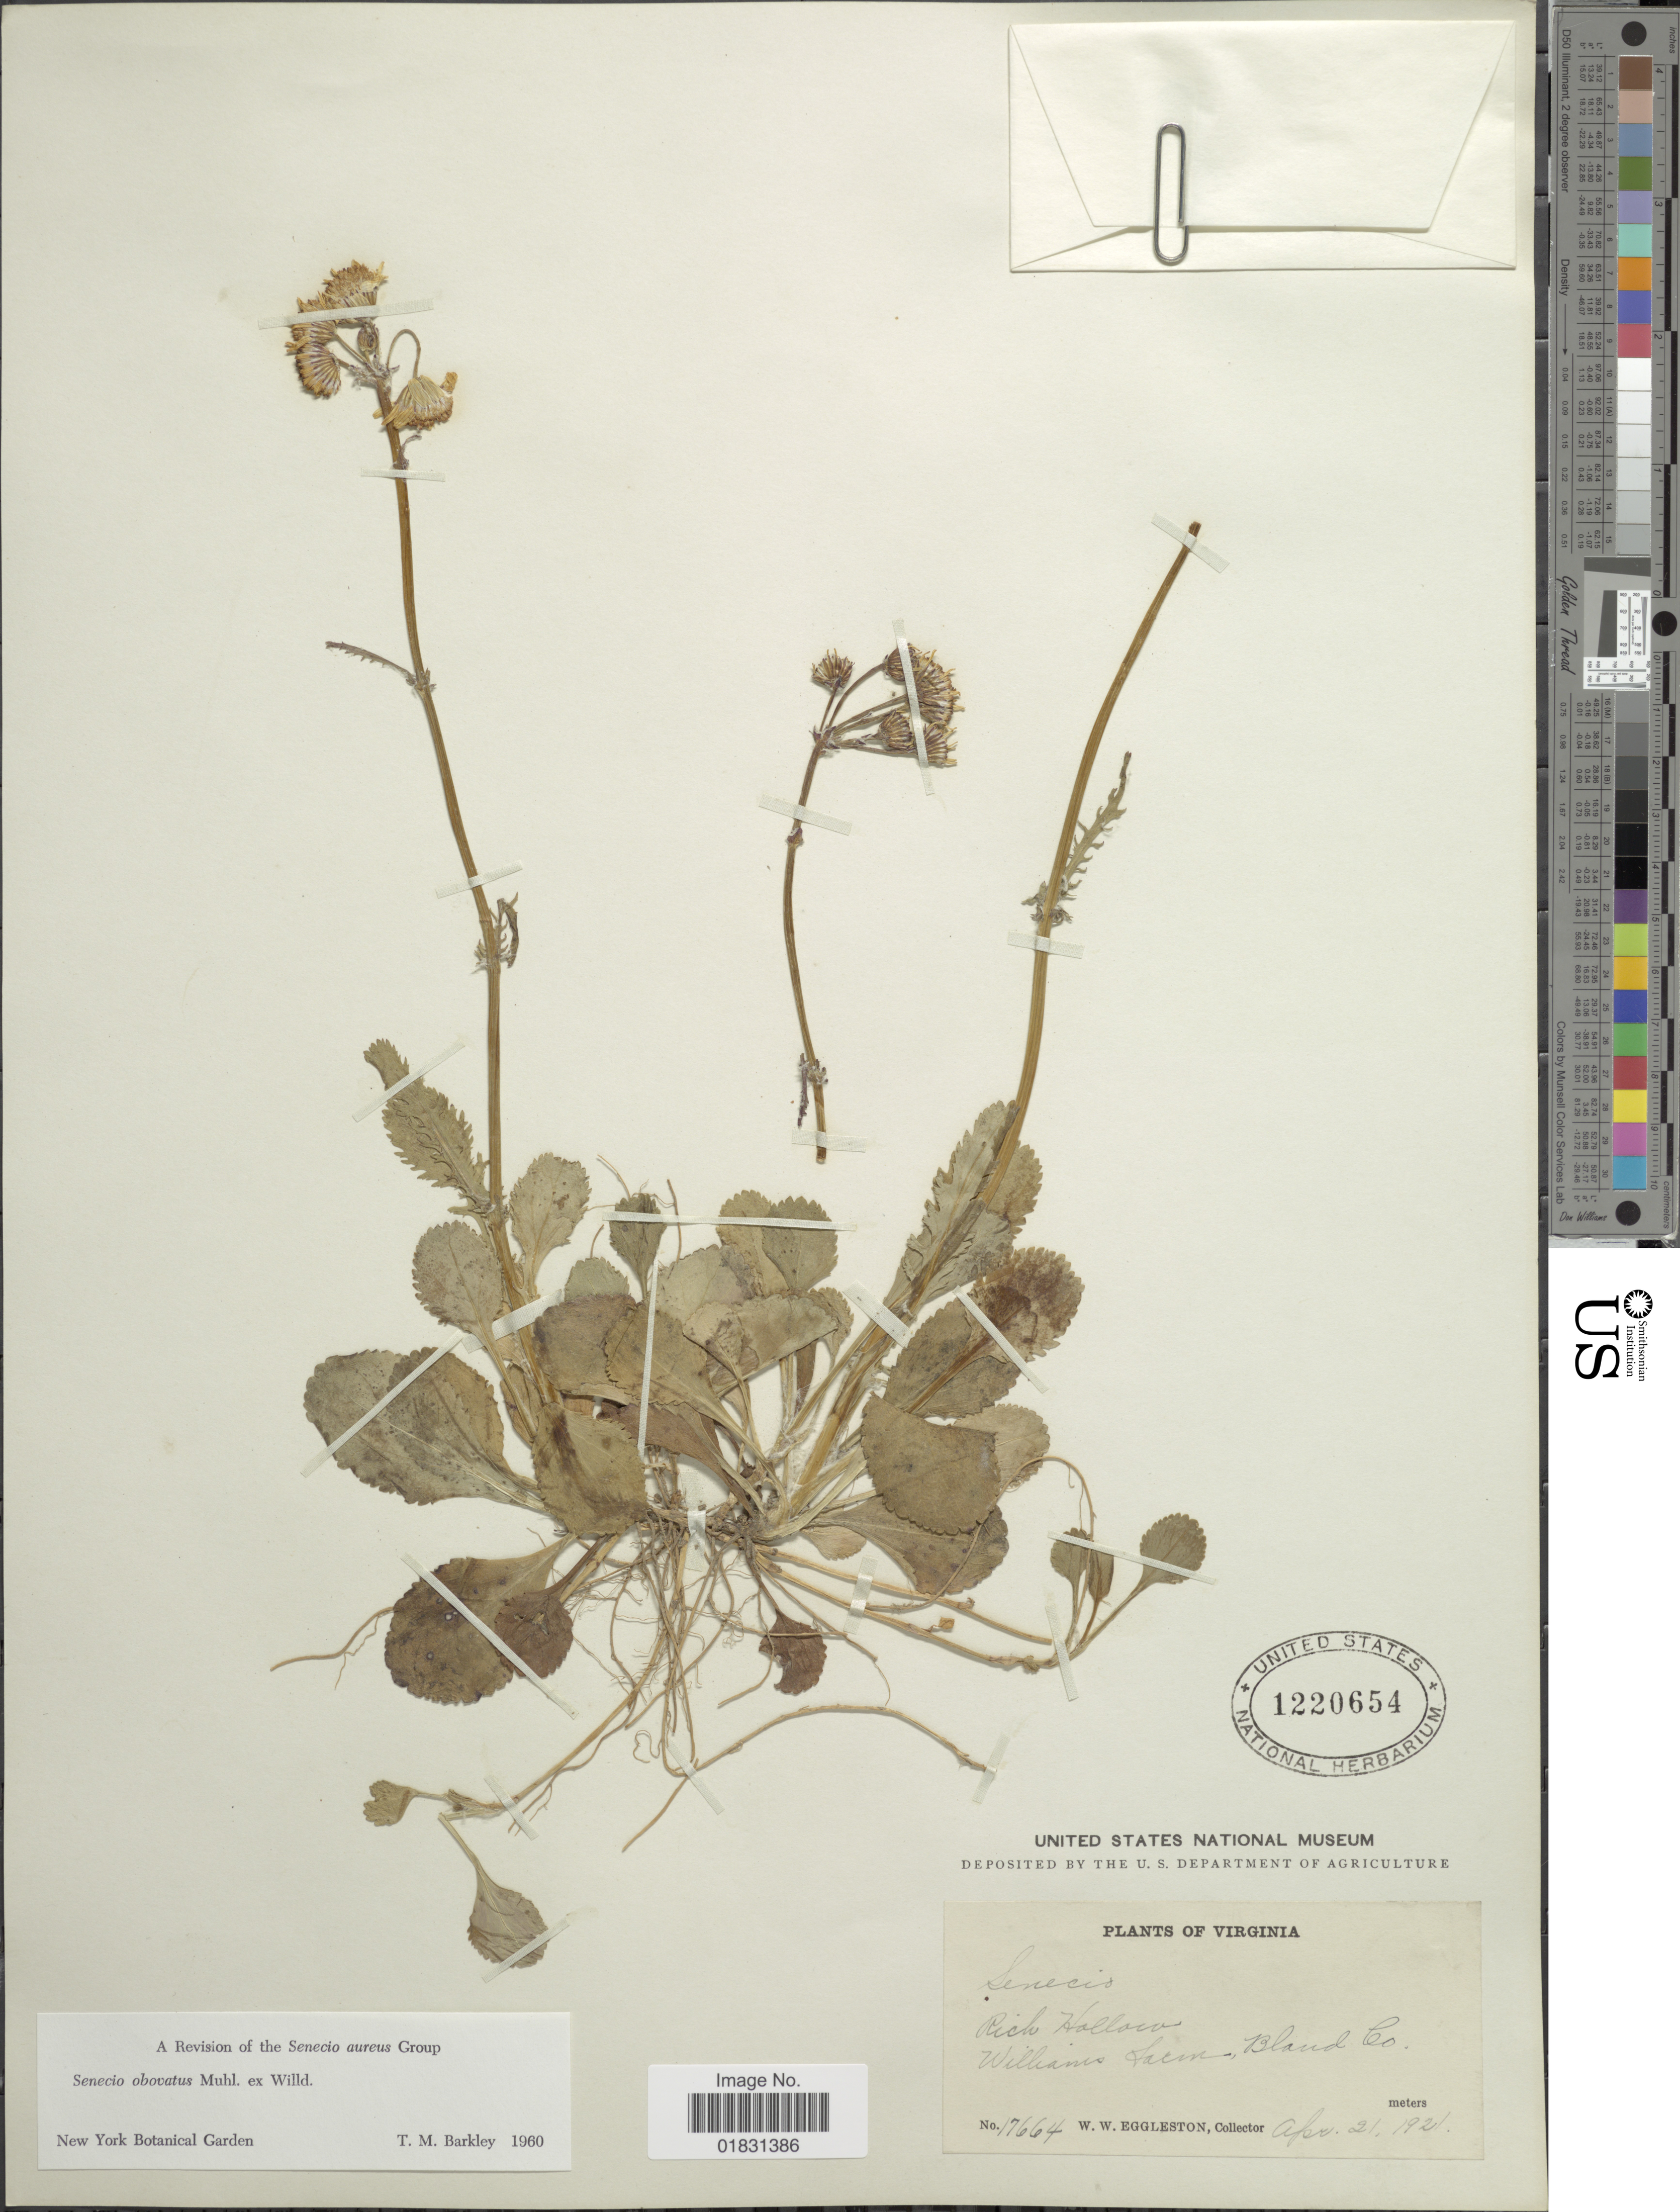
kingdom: Plantae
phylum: Tracheophyta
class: Magnoliopsida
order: Asterales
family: Asteraceae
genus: Packera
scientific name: Packera obovata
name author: (Muhl. ex Willd.) W.A. Weber & Á. Löve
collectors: W. W. Eggleston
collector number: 17664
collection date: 1921-04-21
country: United States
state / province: Virginia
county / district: Bland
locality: Rich Hollow, Williams Farm., Bland Co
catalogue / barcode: US 1220654